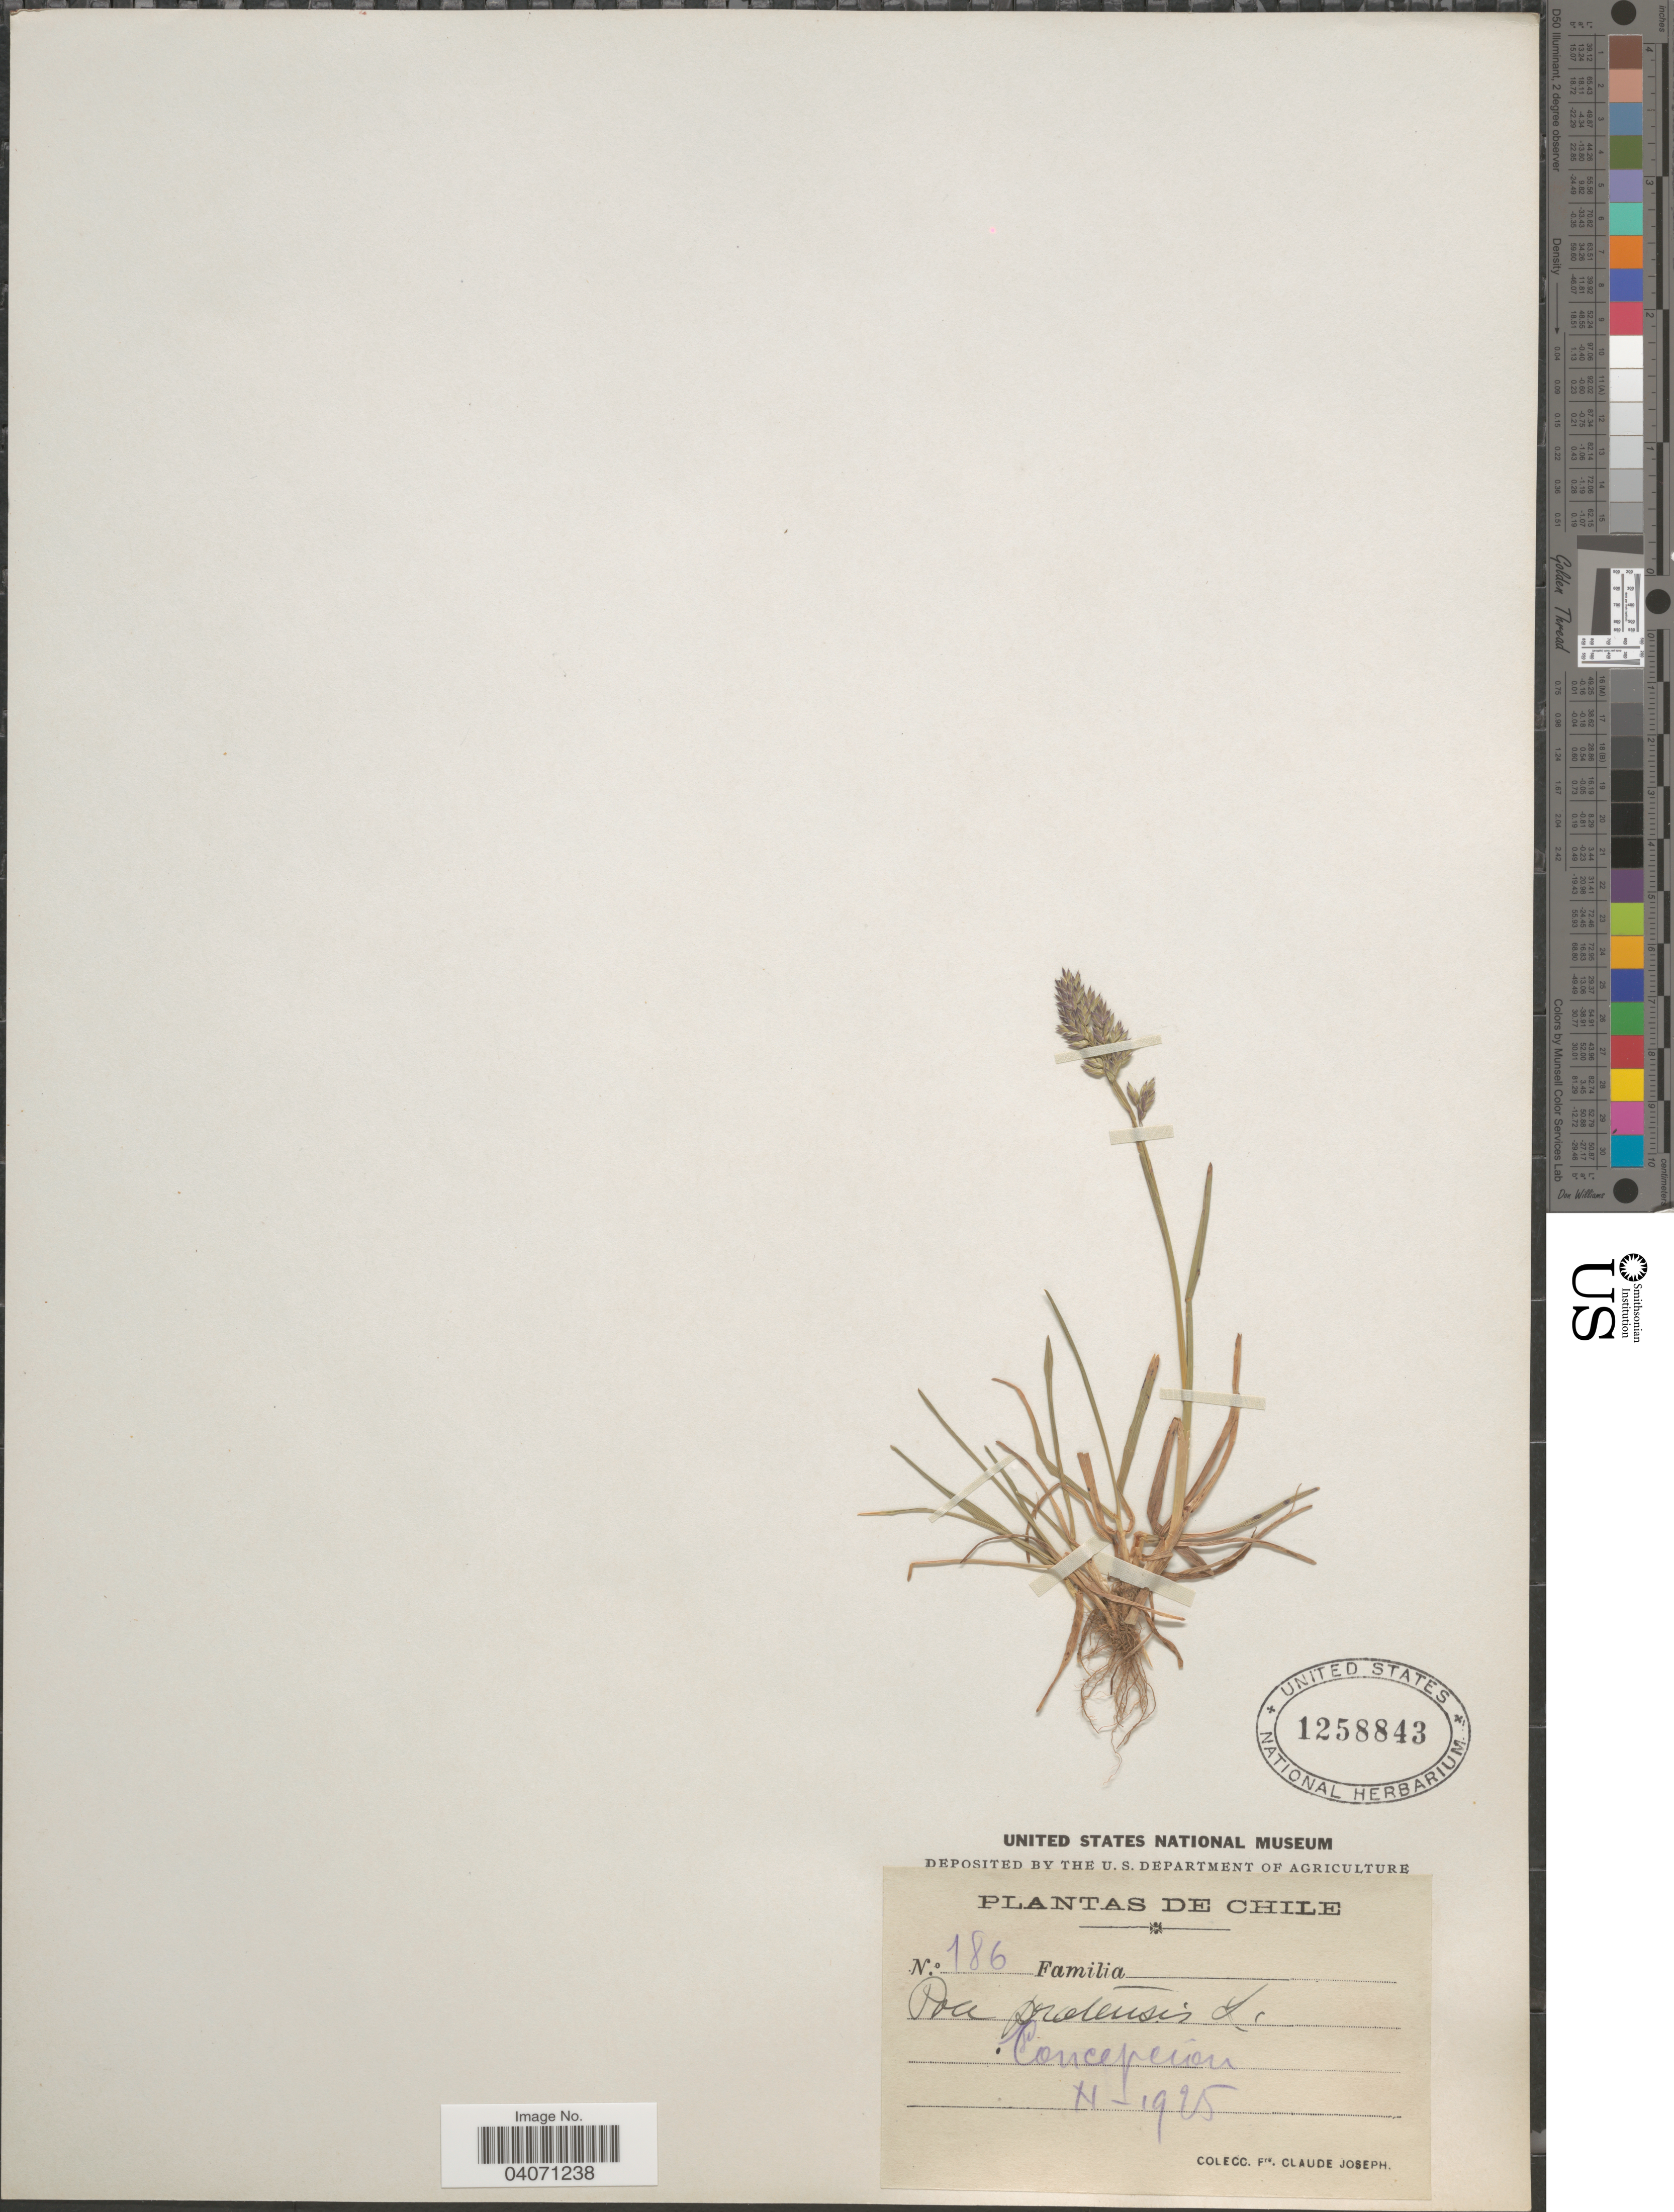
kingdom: Plantae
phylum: Tracheophyta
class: Liliopsida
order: Poales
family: Poaceae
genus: Poa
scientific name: Poa pratensis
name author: L.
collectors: Bro. Claude-Joseph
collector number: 186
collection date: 1925-11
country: Chile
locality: Concepcion.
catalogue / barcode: US 1258843